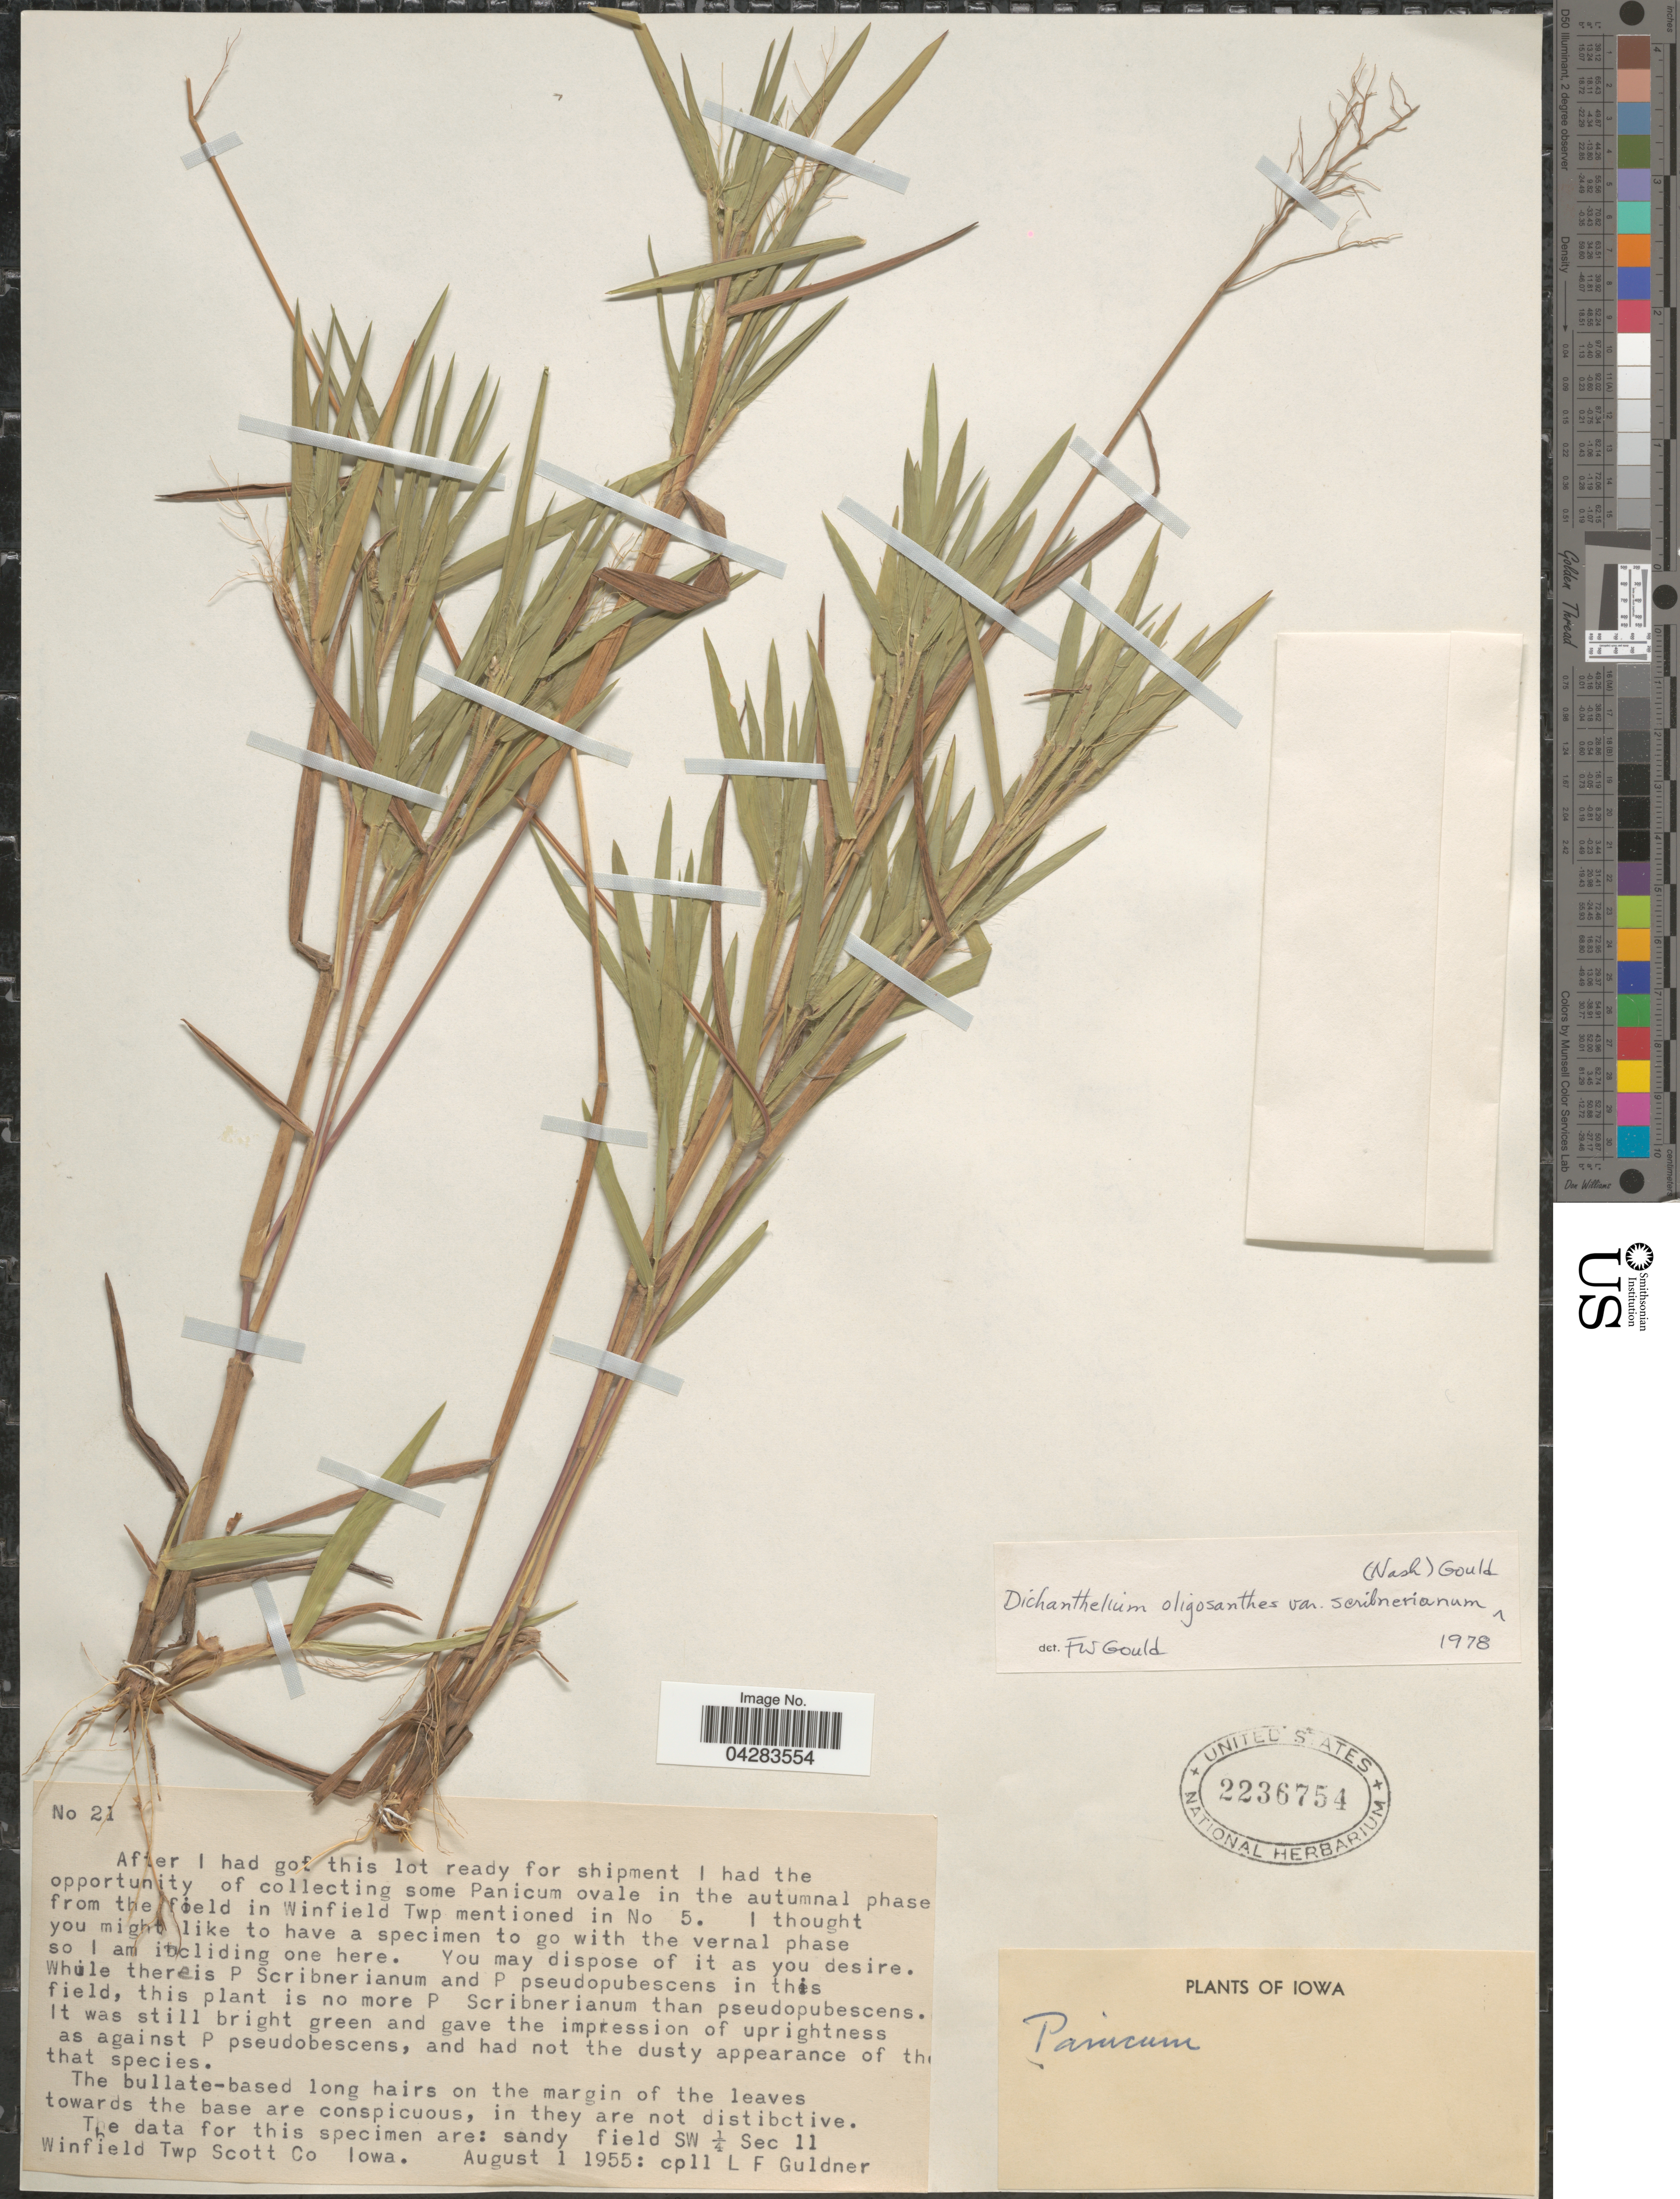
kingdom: Plantae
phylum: Tracheophyta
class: Liliopsida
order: Poales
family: Poaceae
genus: Dichanthelium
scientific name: Dichanthelium oligosanthes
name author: (Schult.) Gould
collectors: L. Guldner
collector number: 21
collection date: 1955-08-01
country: United States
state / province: Iowa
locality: SW ¼ Sec 11. Winfield Twp Scott Co.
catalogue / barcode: US 2236754